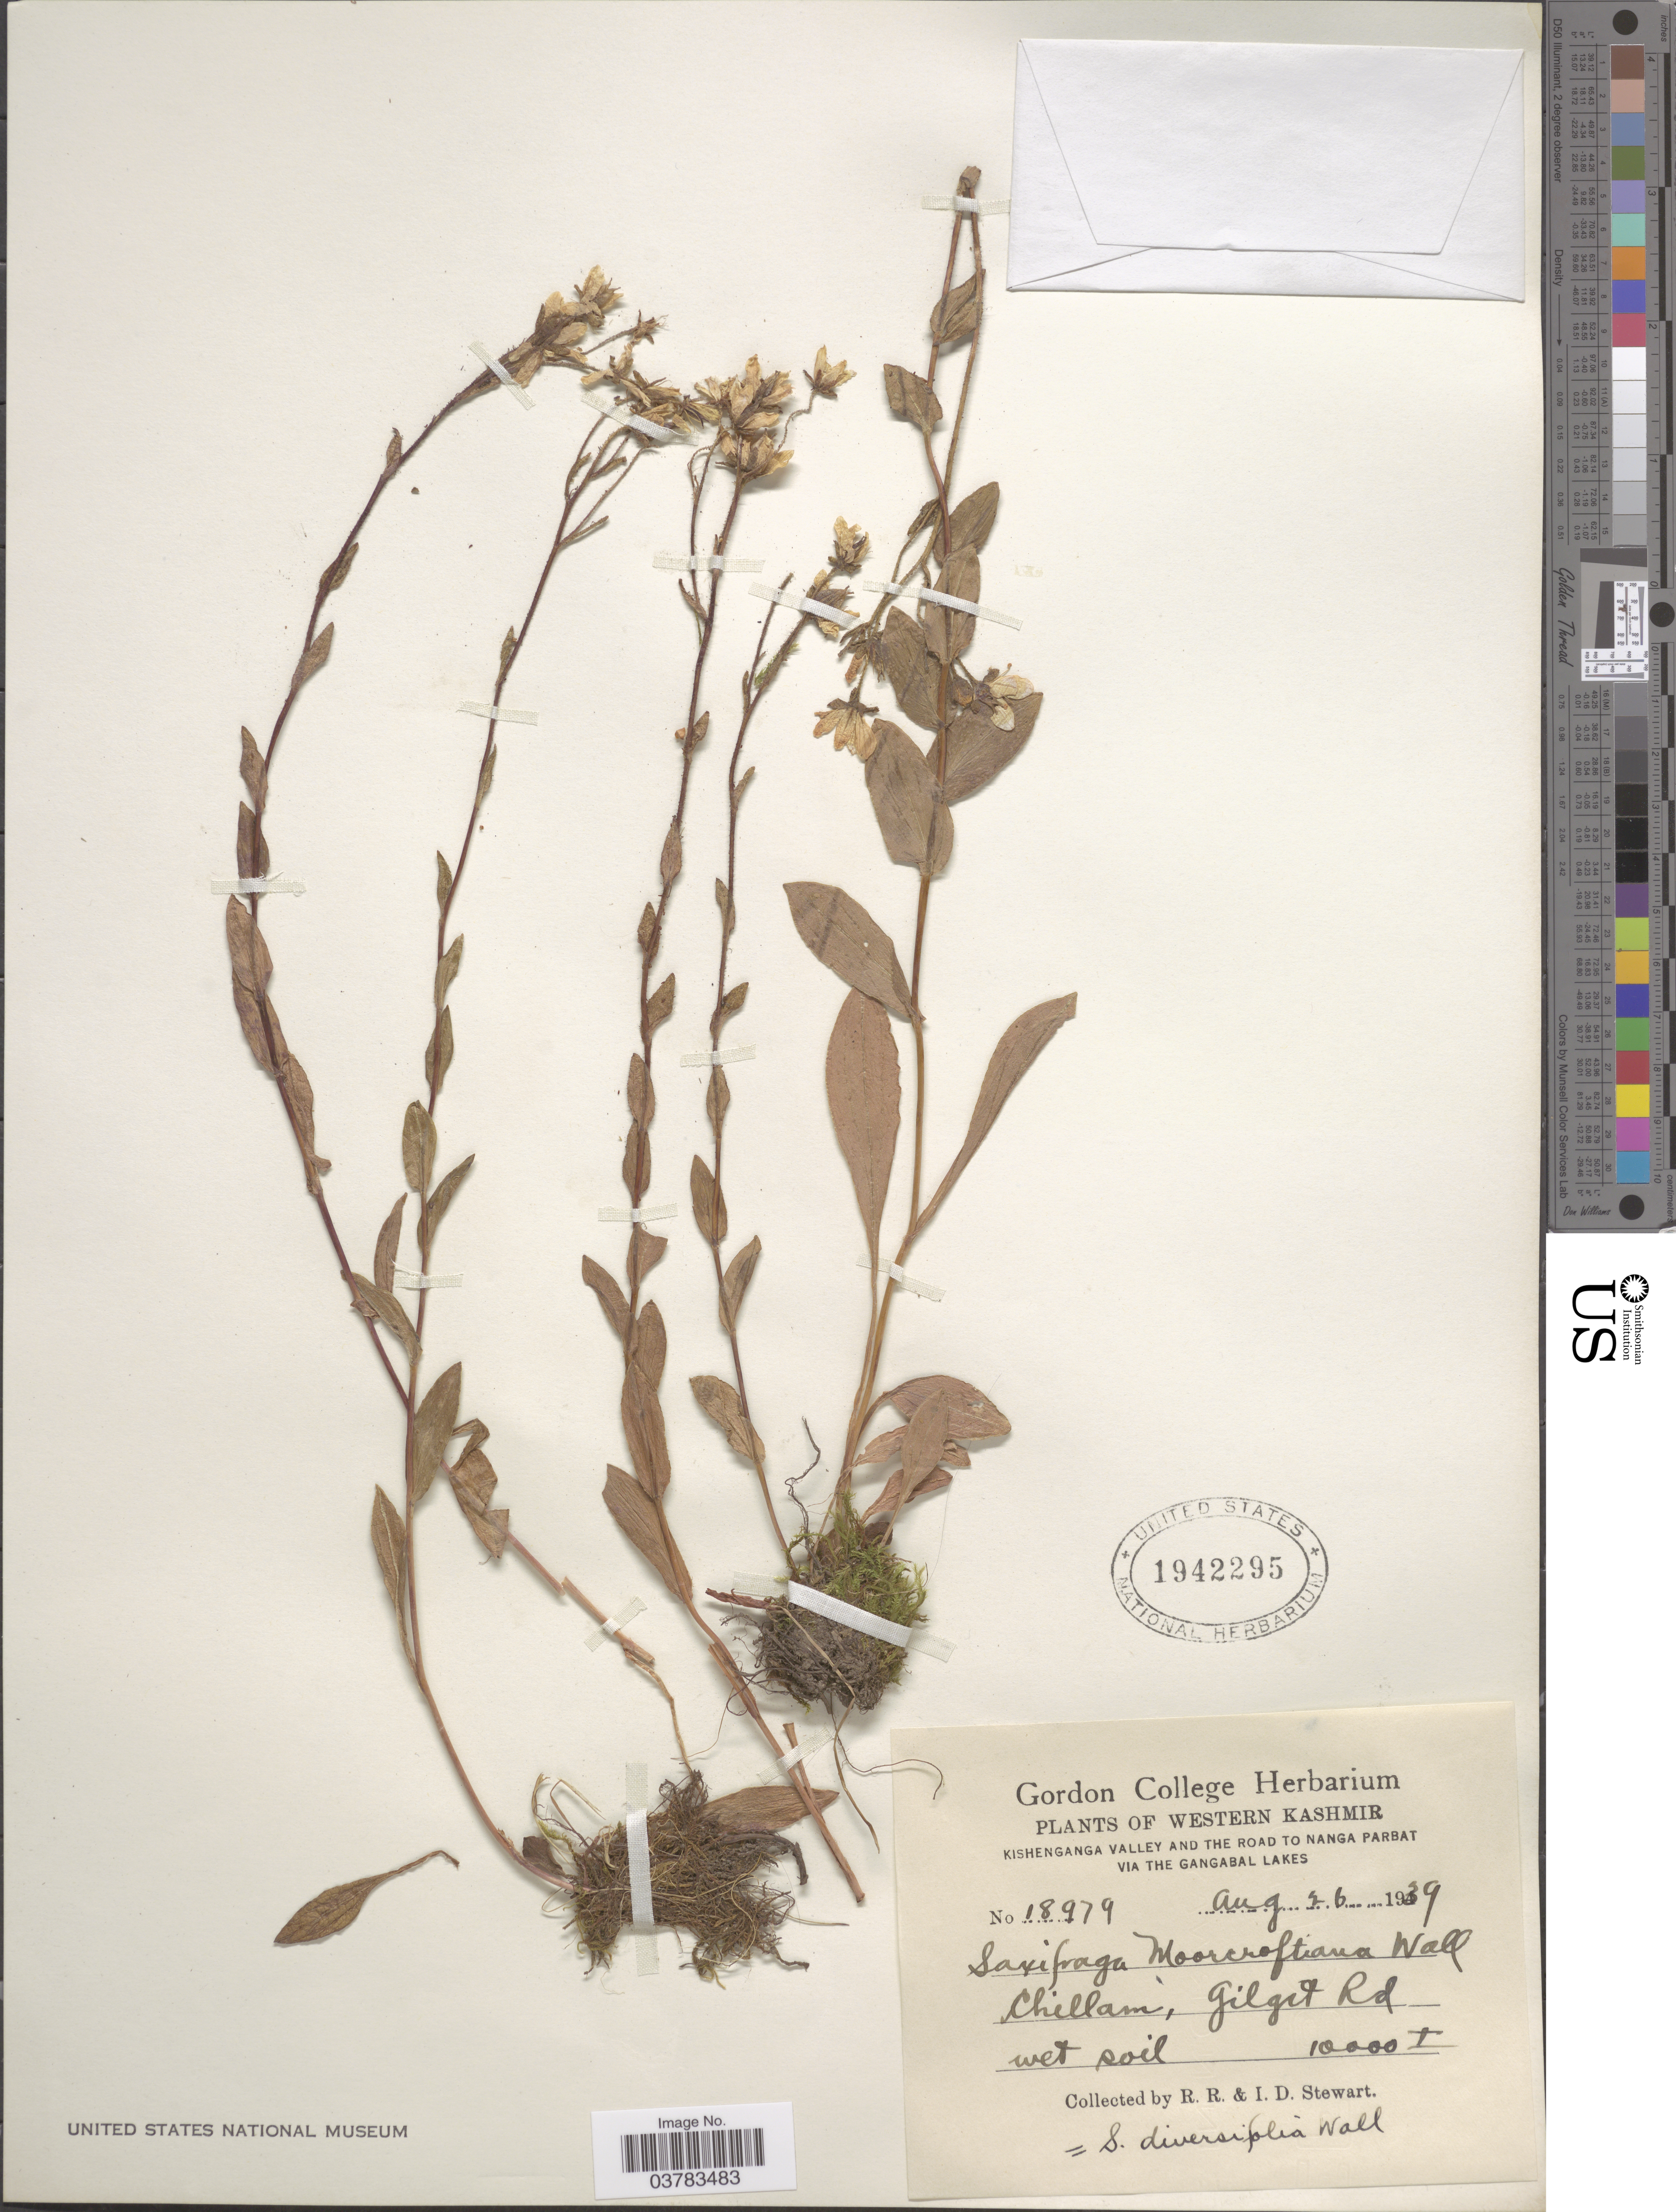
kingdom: Plantae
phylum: Tracheophyta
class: Magnoliopsida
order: Saxifragales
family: Saxifragaceae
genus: Saxifraga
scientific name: Saxifraga moorcroftiana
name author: (Ser.) Wall. ex Sternb.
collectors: R. Stewart & I. Stewart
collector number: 18979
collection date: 1939-08-26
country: Pakistan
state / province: Gilgit-Baltistan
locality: Western Kashmir. Kishenganga Valley and the road to Nanga Parbat via the Gangabal Lakes. Chillam, Gilgit Rd.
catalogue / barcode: US 1942295